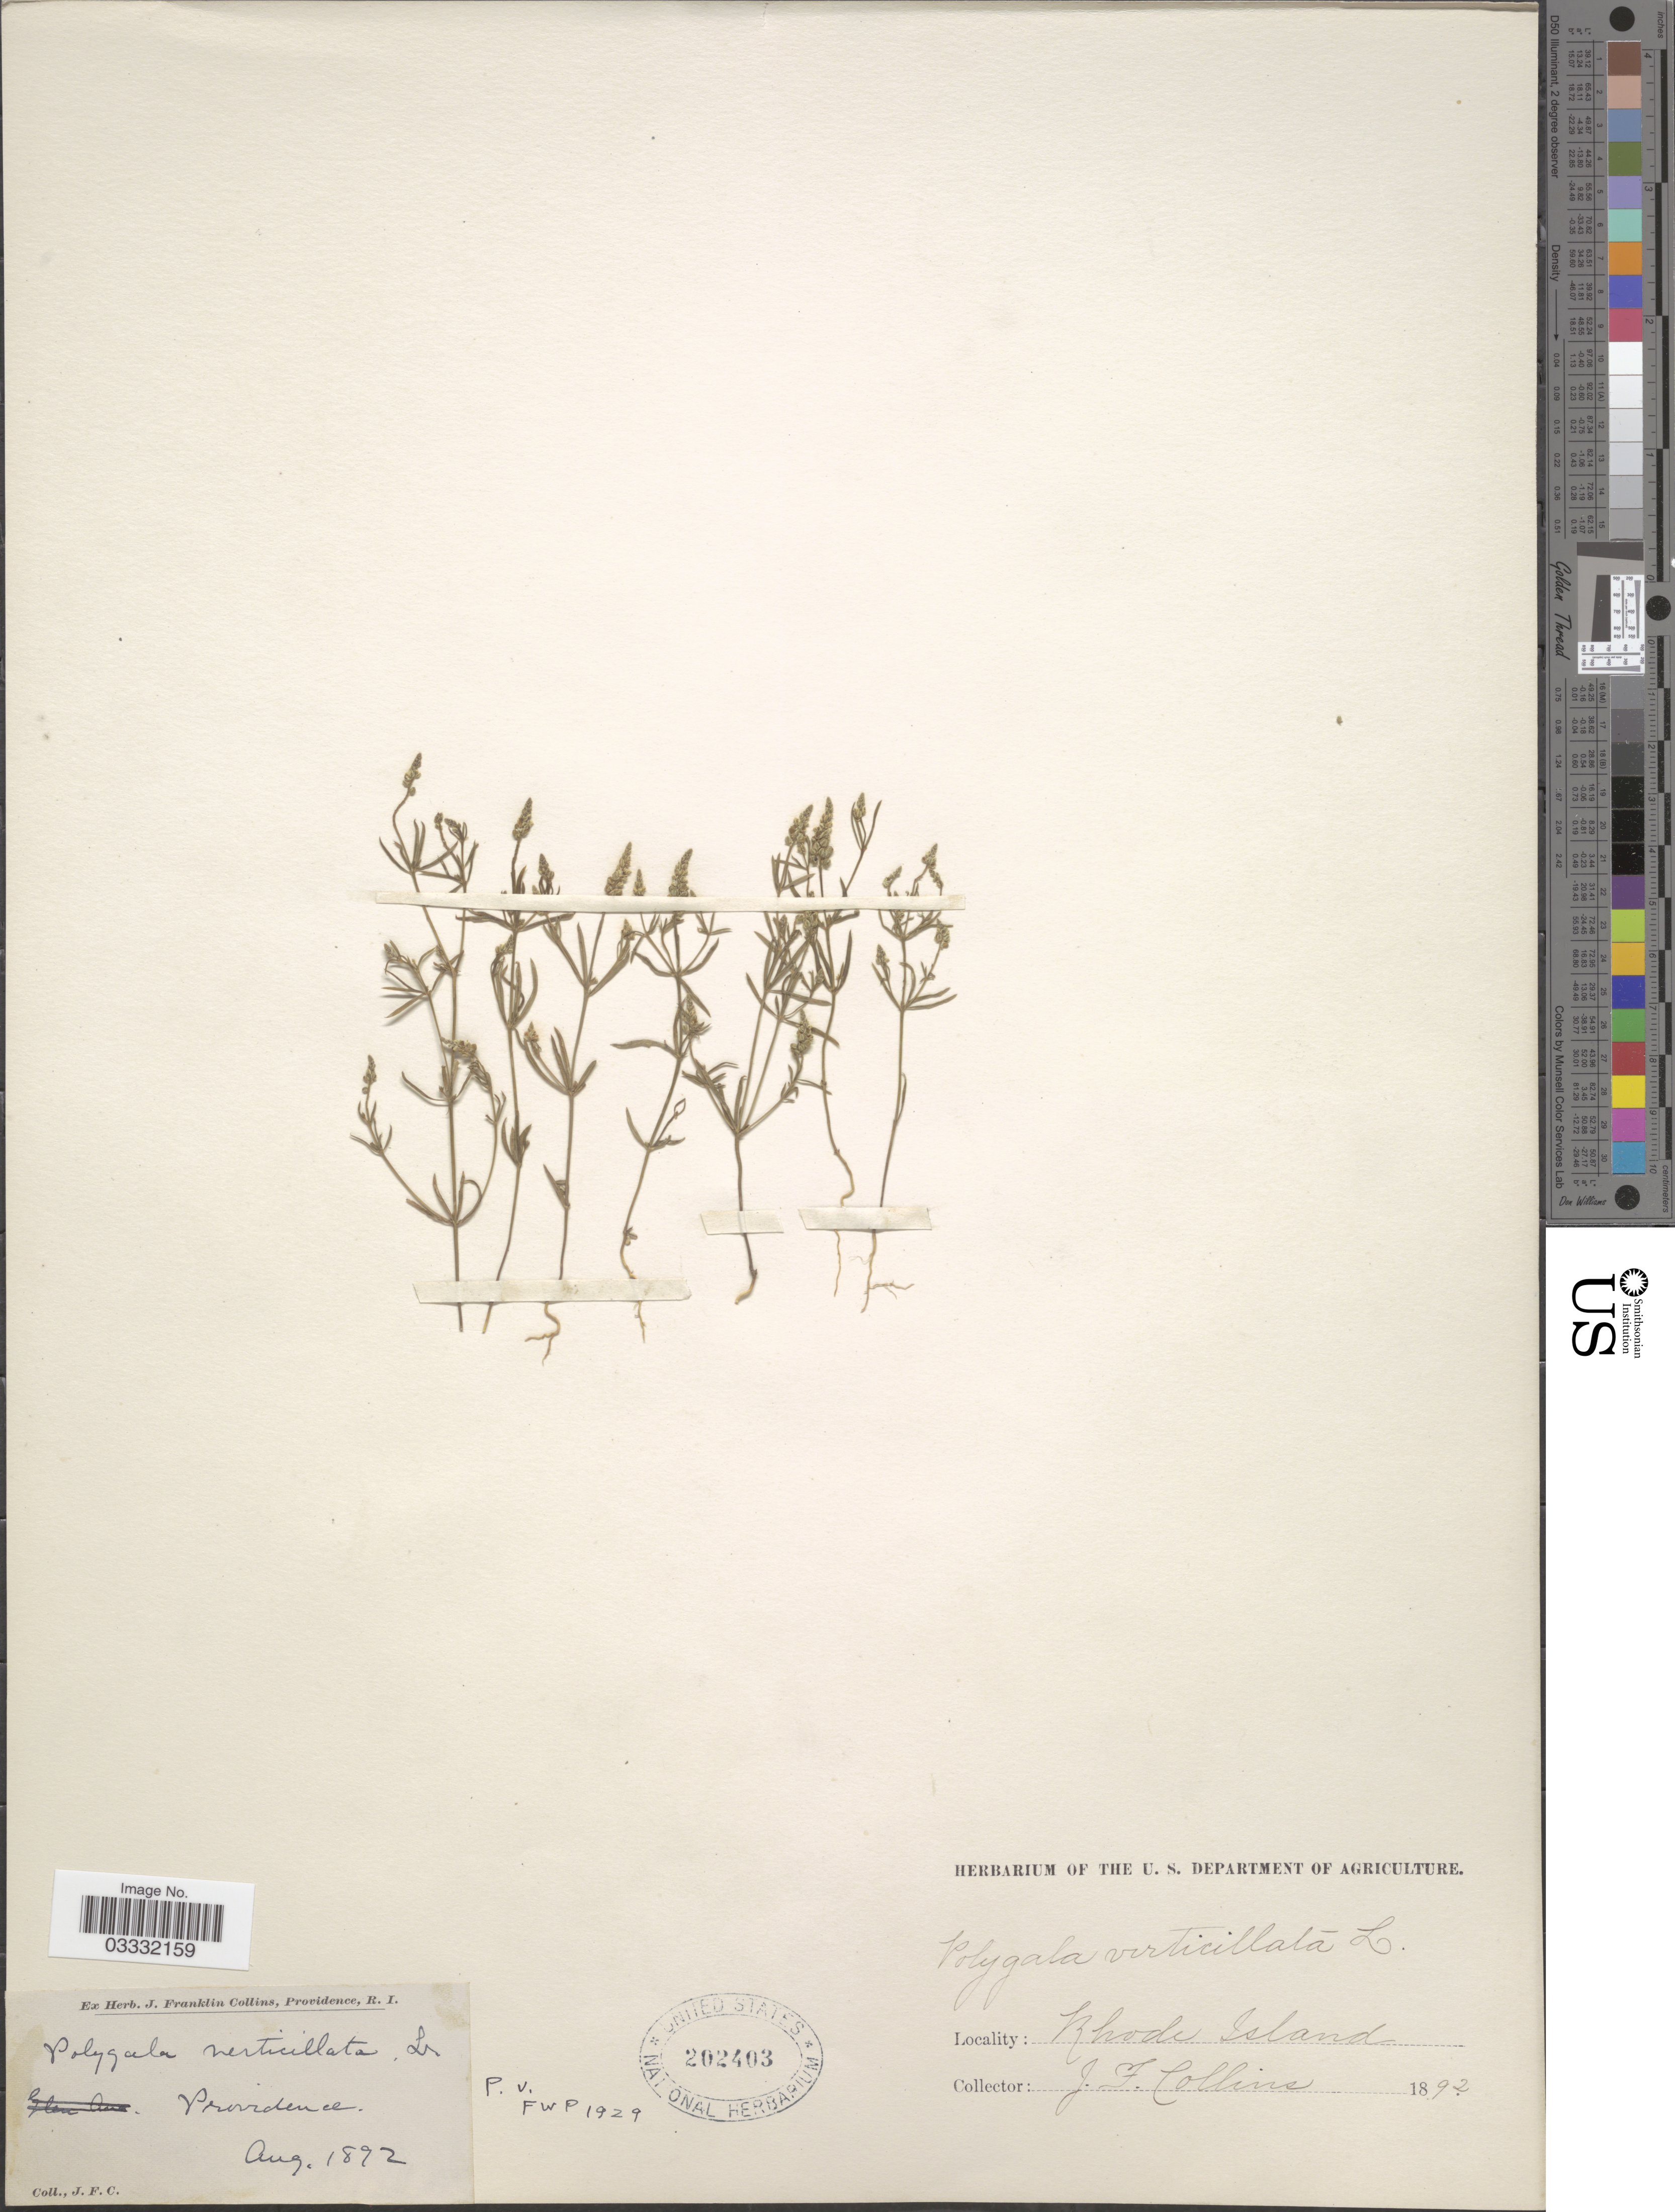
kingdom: Plantae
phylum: Tracheophyta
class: Magnoliopsida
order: Fabales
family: Polygalaceae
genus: Polygala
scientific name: Polygala verticillata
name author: L.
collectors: J. Collins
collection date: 1892-08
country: United States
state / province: Rhode Island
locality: Providence.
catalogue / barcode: US 202403